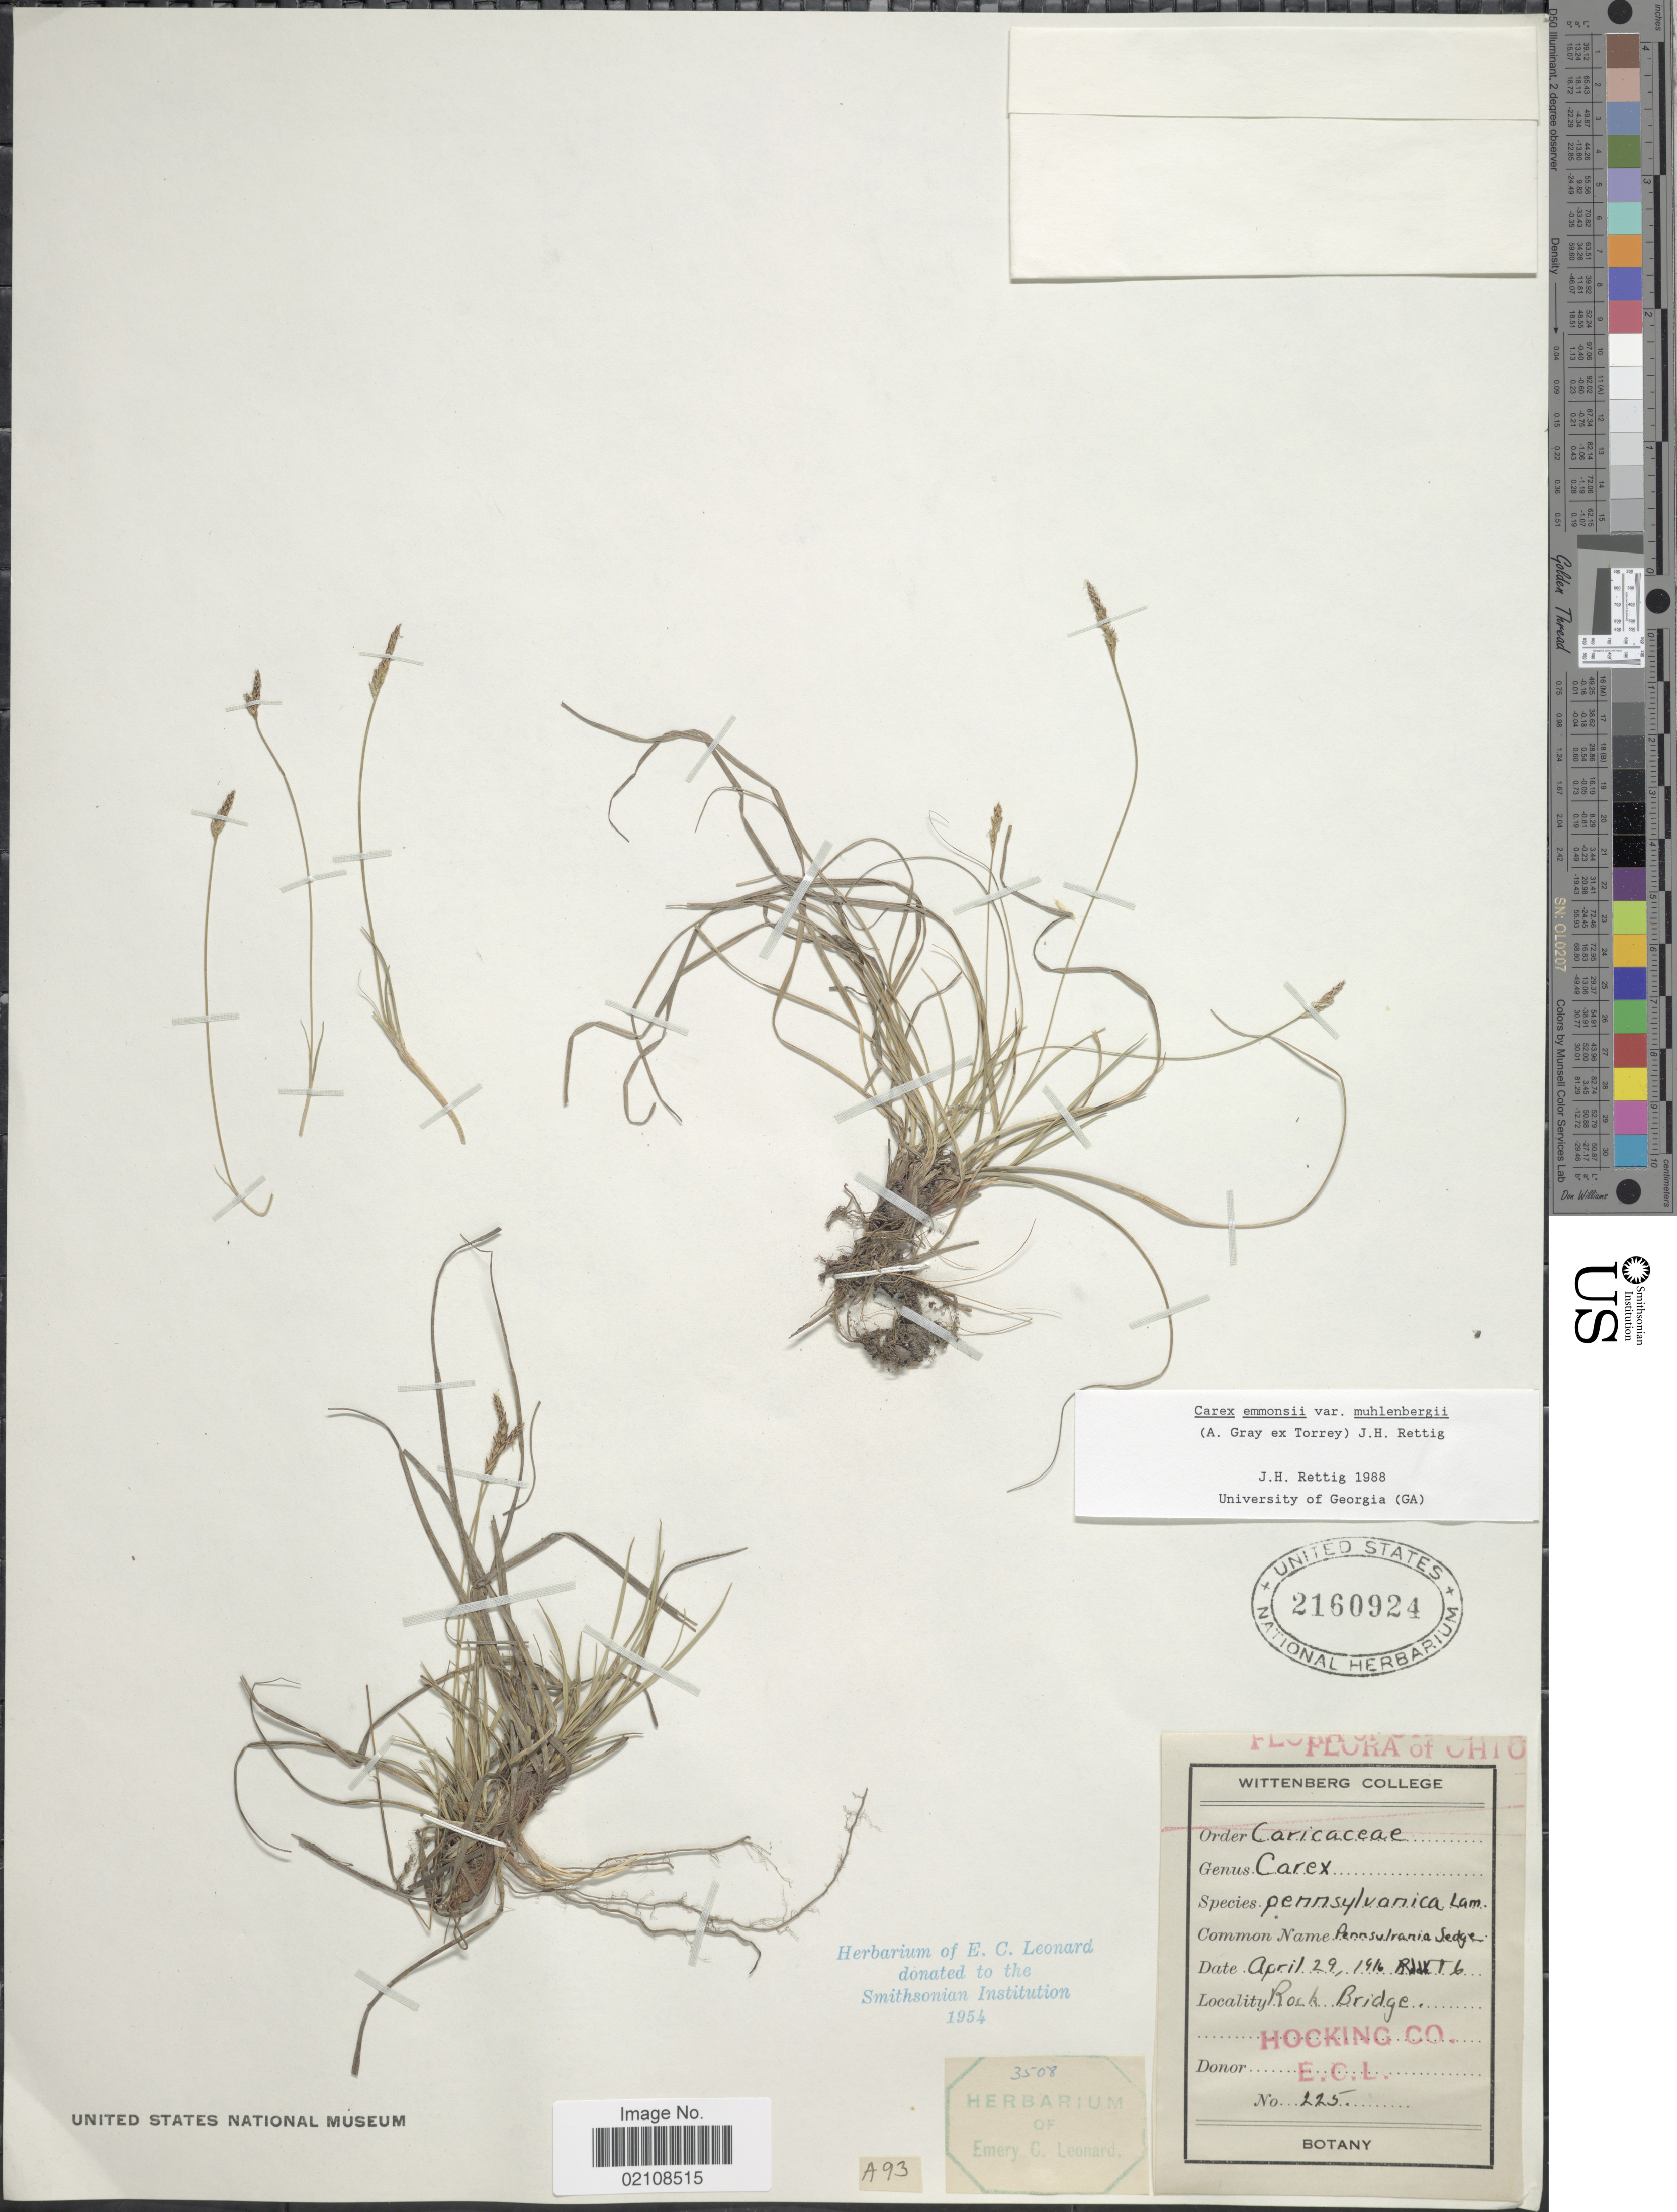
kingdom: Plantae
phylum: Tracheophyta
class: Liliopsida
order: Poales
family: Cyperaceae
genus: Carex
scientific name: Carex albicans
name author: Willd. ex Spreng.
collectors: E. C. Leonard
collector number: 225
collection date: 1916-04-29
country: United States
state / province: Ohio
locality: Rock Bridge, Hocking Co.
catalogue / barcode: US 2160924